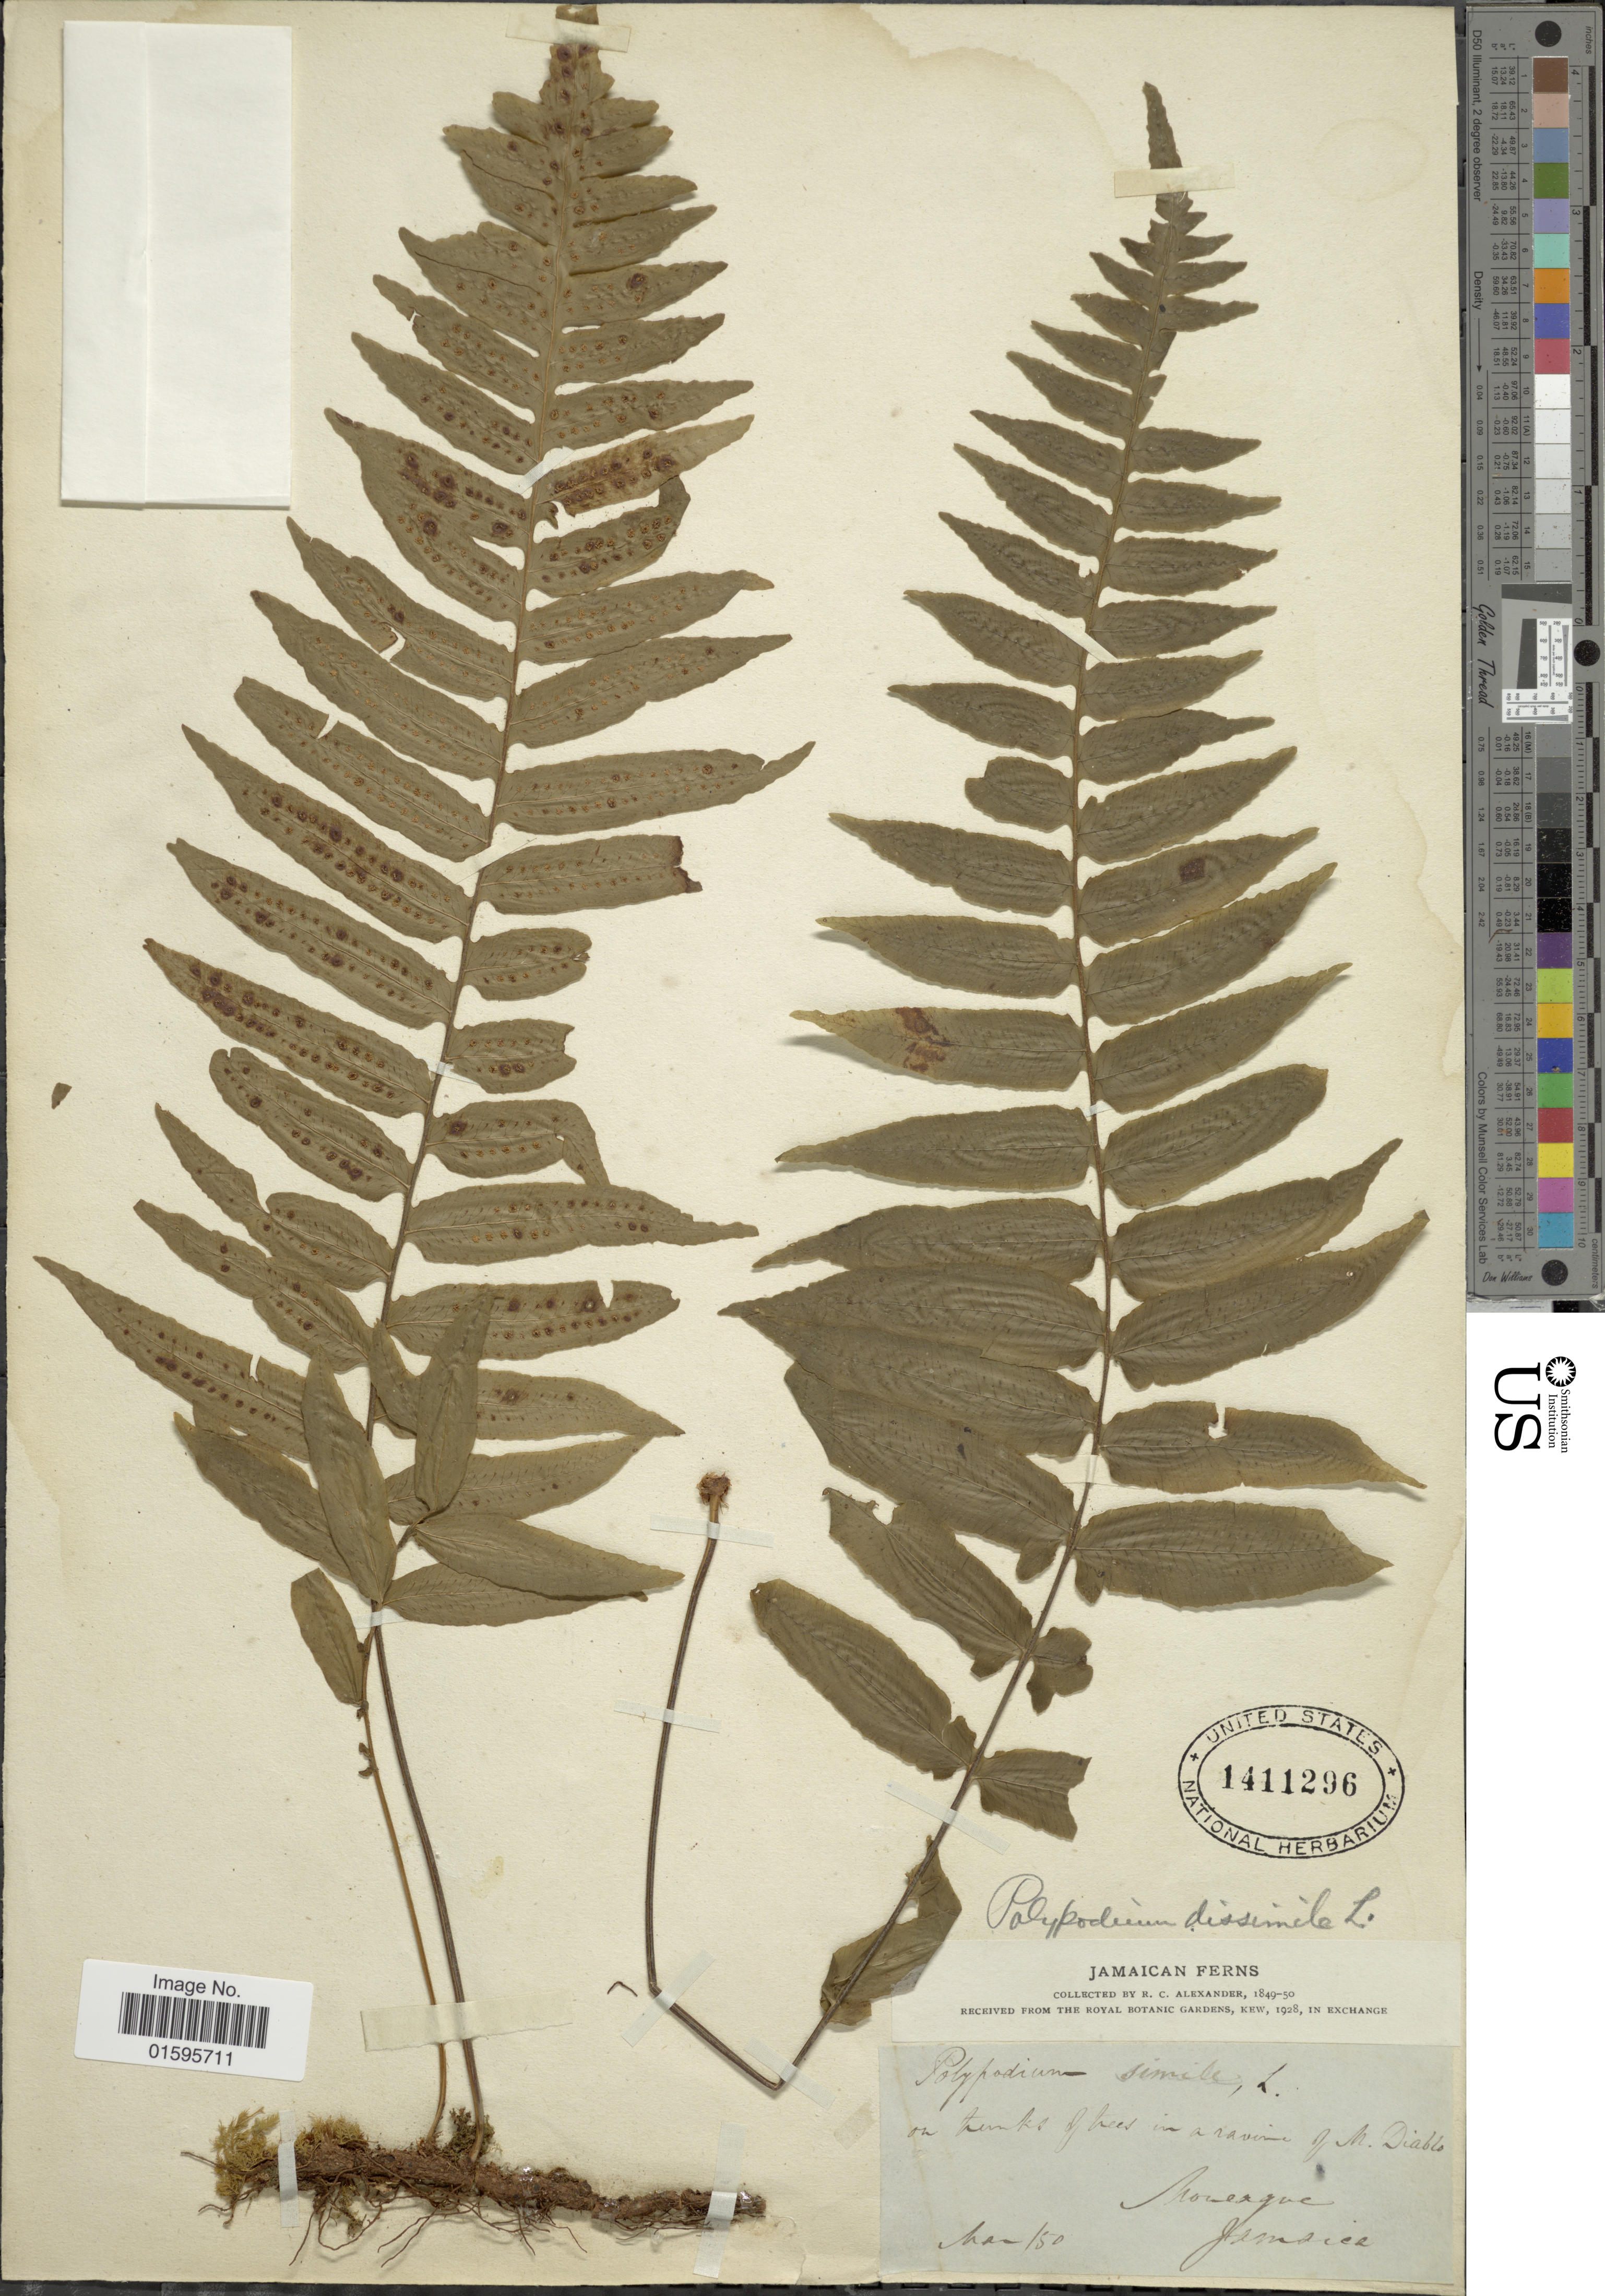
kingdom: Plantae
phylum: Tracheophyta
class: Polypodiopsida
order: Polypodiales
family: Polypodiaceae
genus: Polypodium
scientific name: Polypodium dulce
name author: Poir.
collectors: R. C. Alexander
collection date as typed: Transcribed d/m/y: /3/50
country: Jamaica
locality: M. Diablo, Moneague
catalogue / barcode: US 1411296